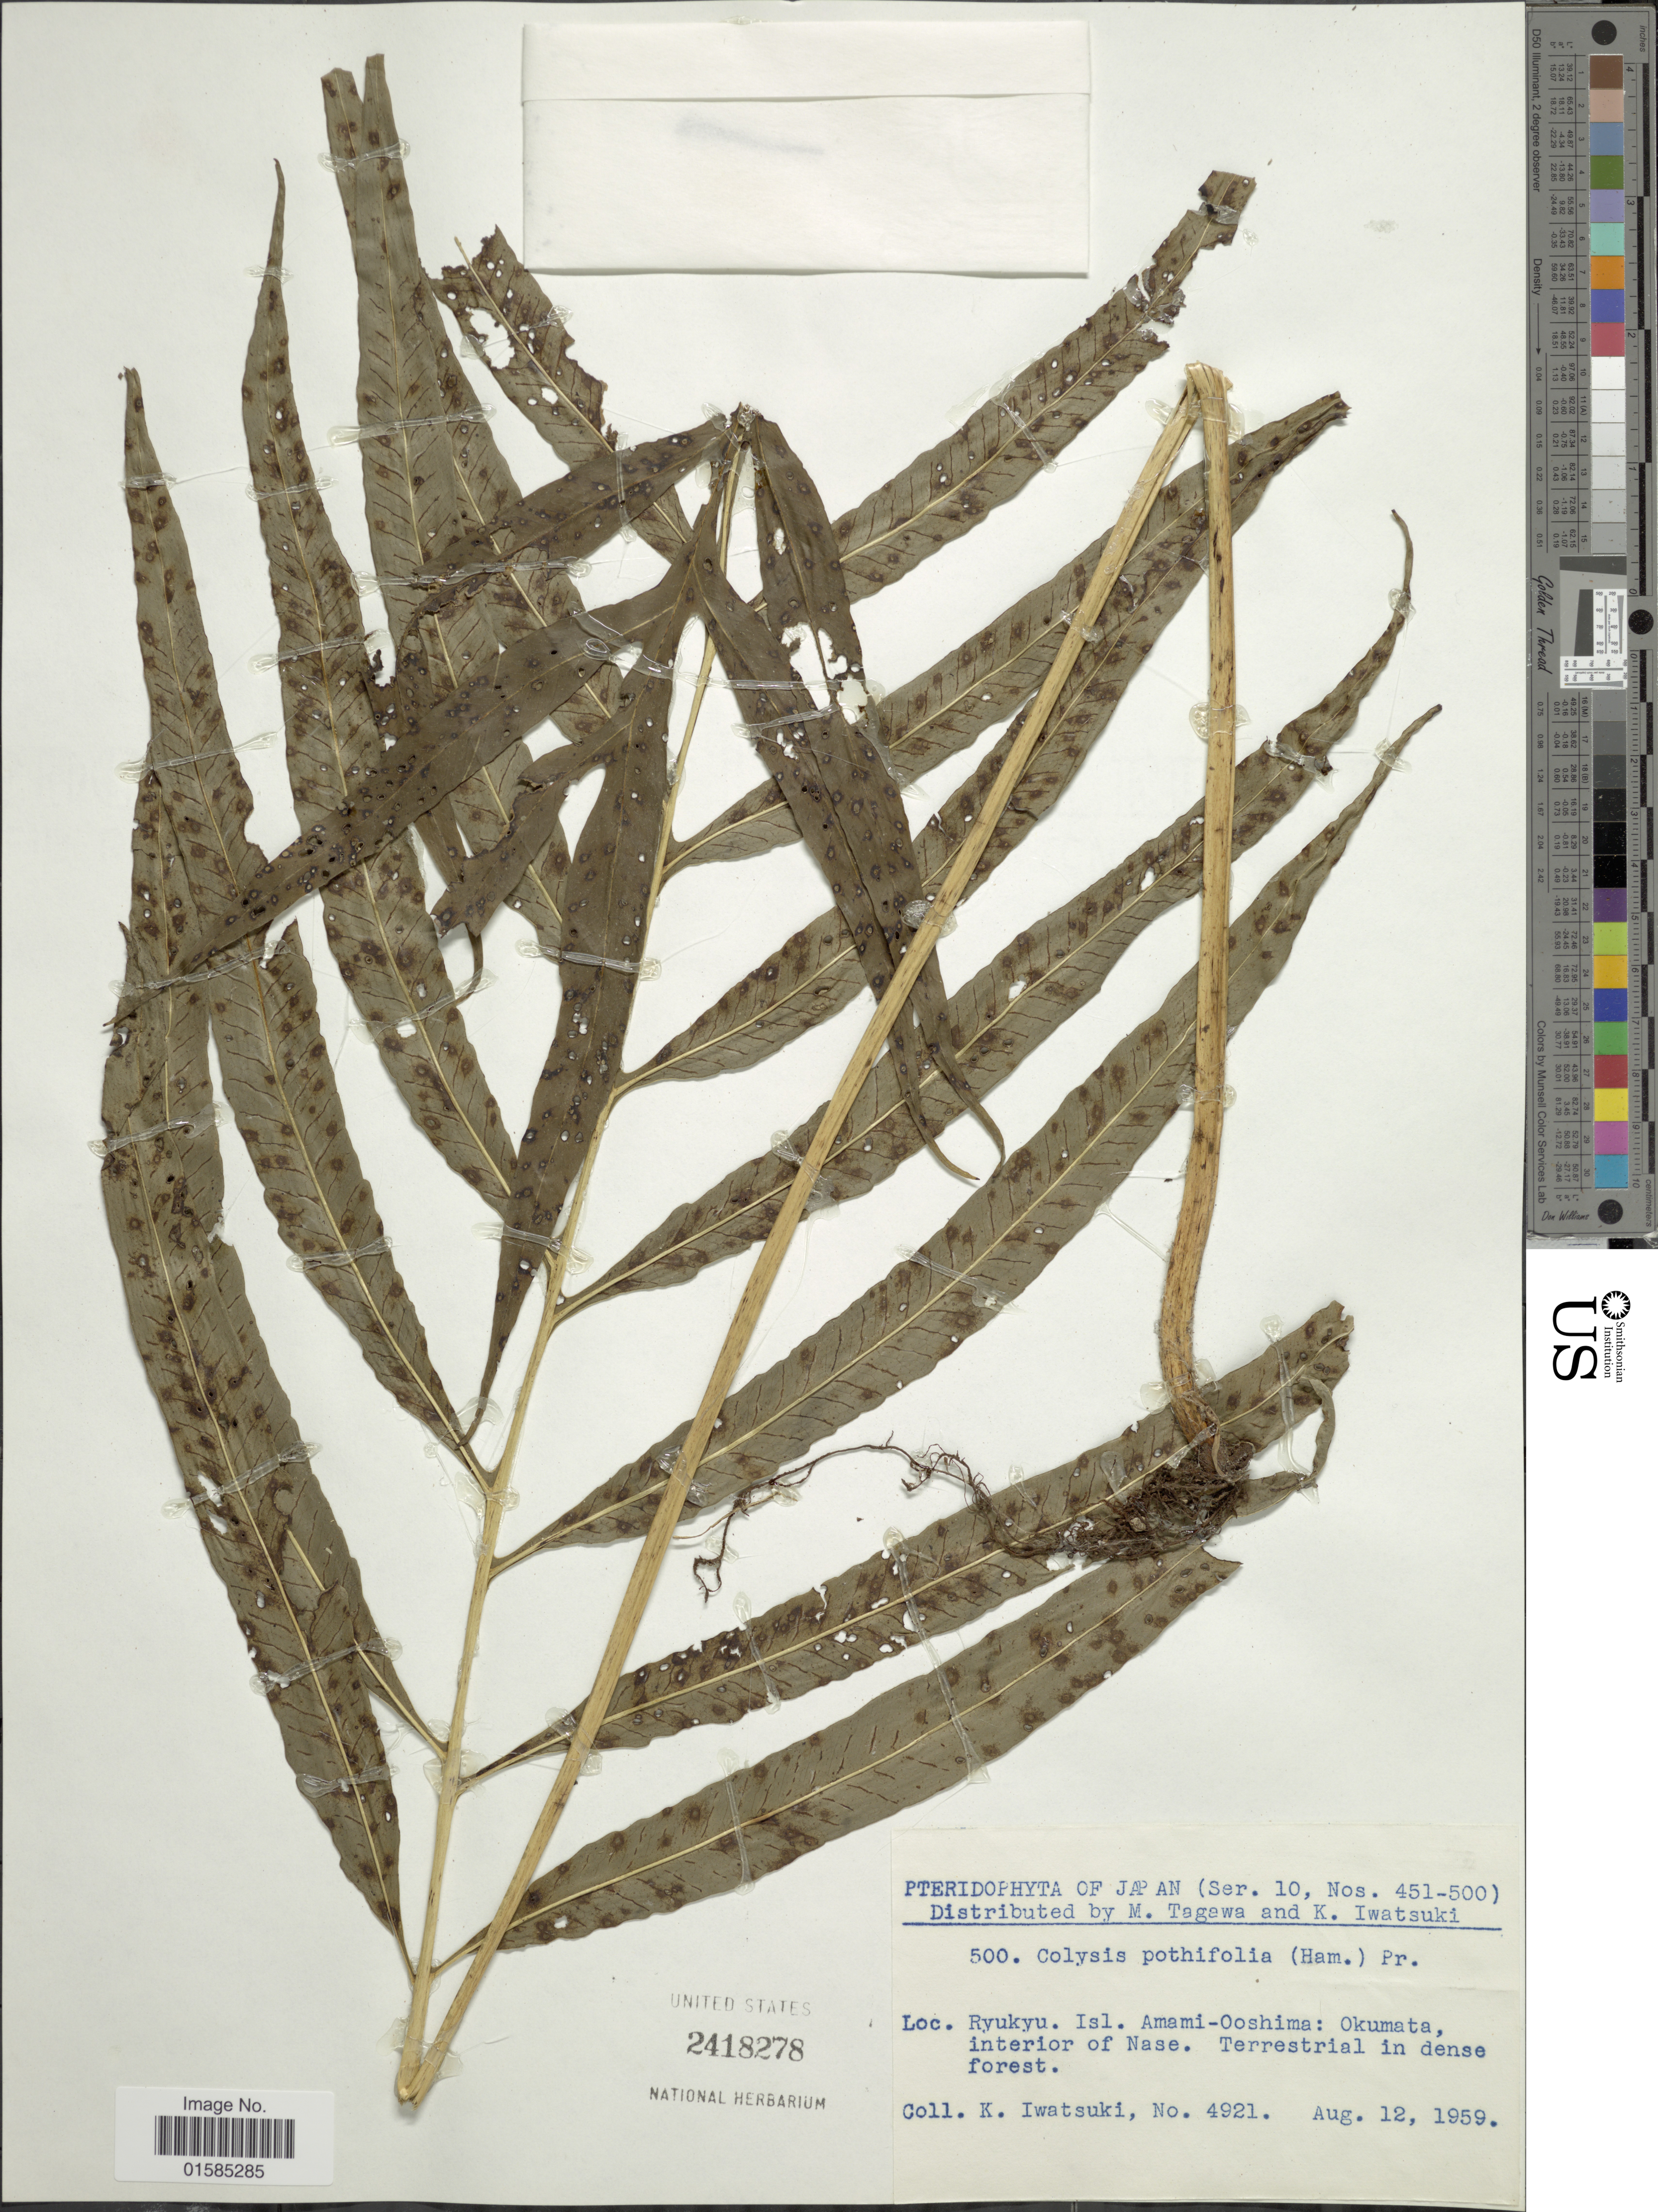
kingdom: Plantae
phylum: Tracheophyta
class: Polypodiopsida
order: Polypodiales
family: Polypodiaceae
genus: Leptochilus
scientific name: Leptochilus ellipticus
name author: (Thunb.) Noot.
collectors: K. Iwatsuki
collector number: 4921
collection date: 1959-08-12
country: Japan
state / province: Okinawa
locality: Japan, Ryukyu. Isl. Amami-Ooshima: okumata, interiot of Nase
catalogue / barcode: US 2418278